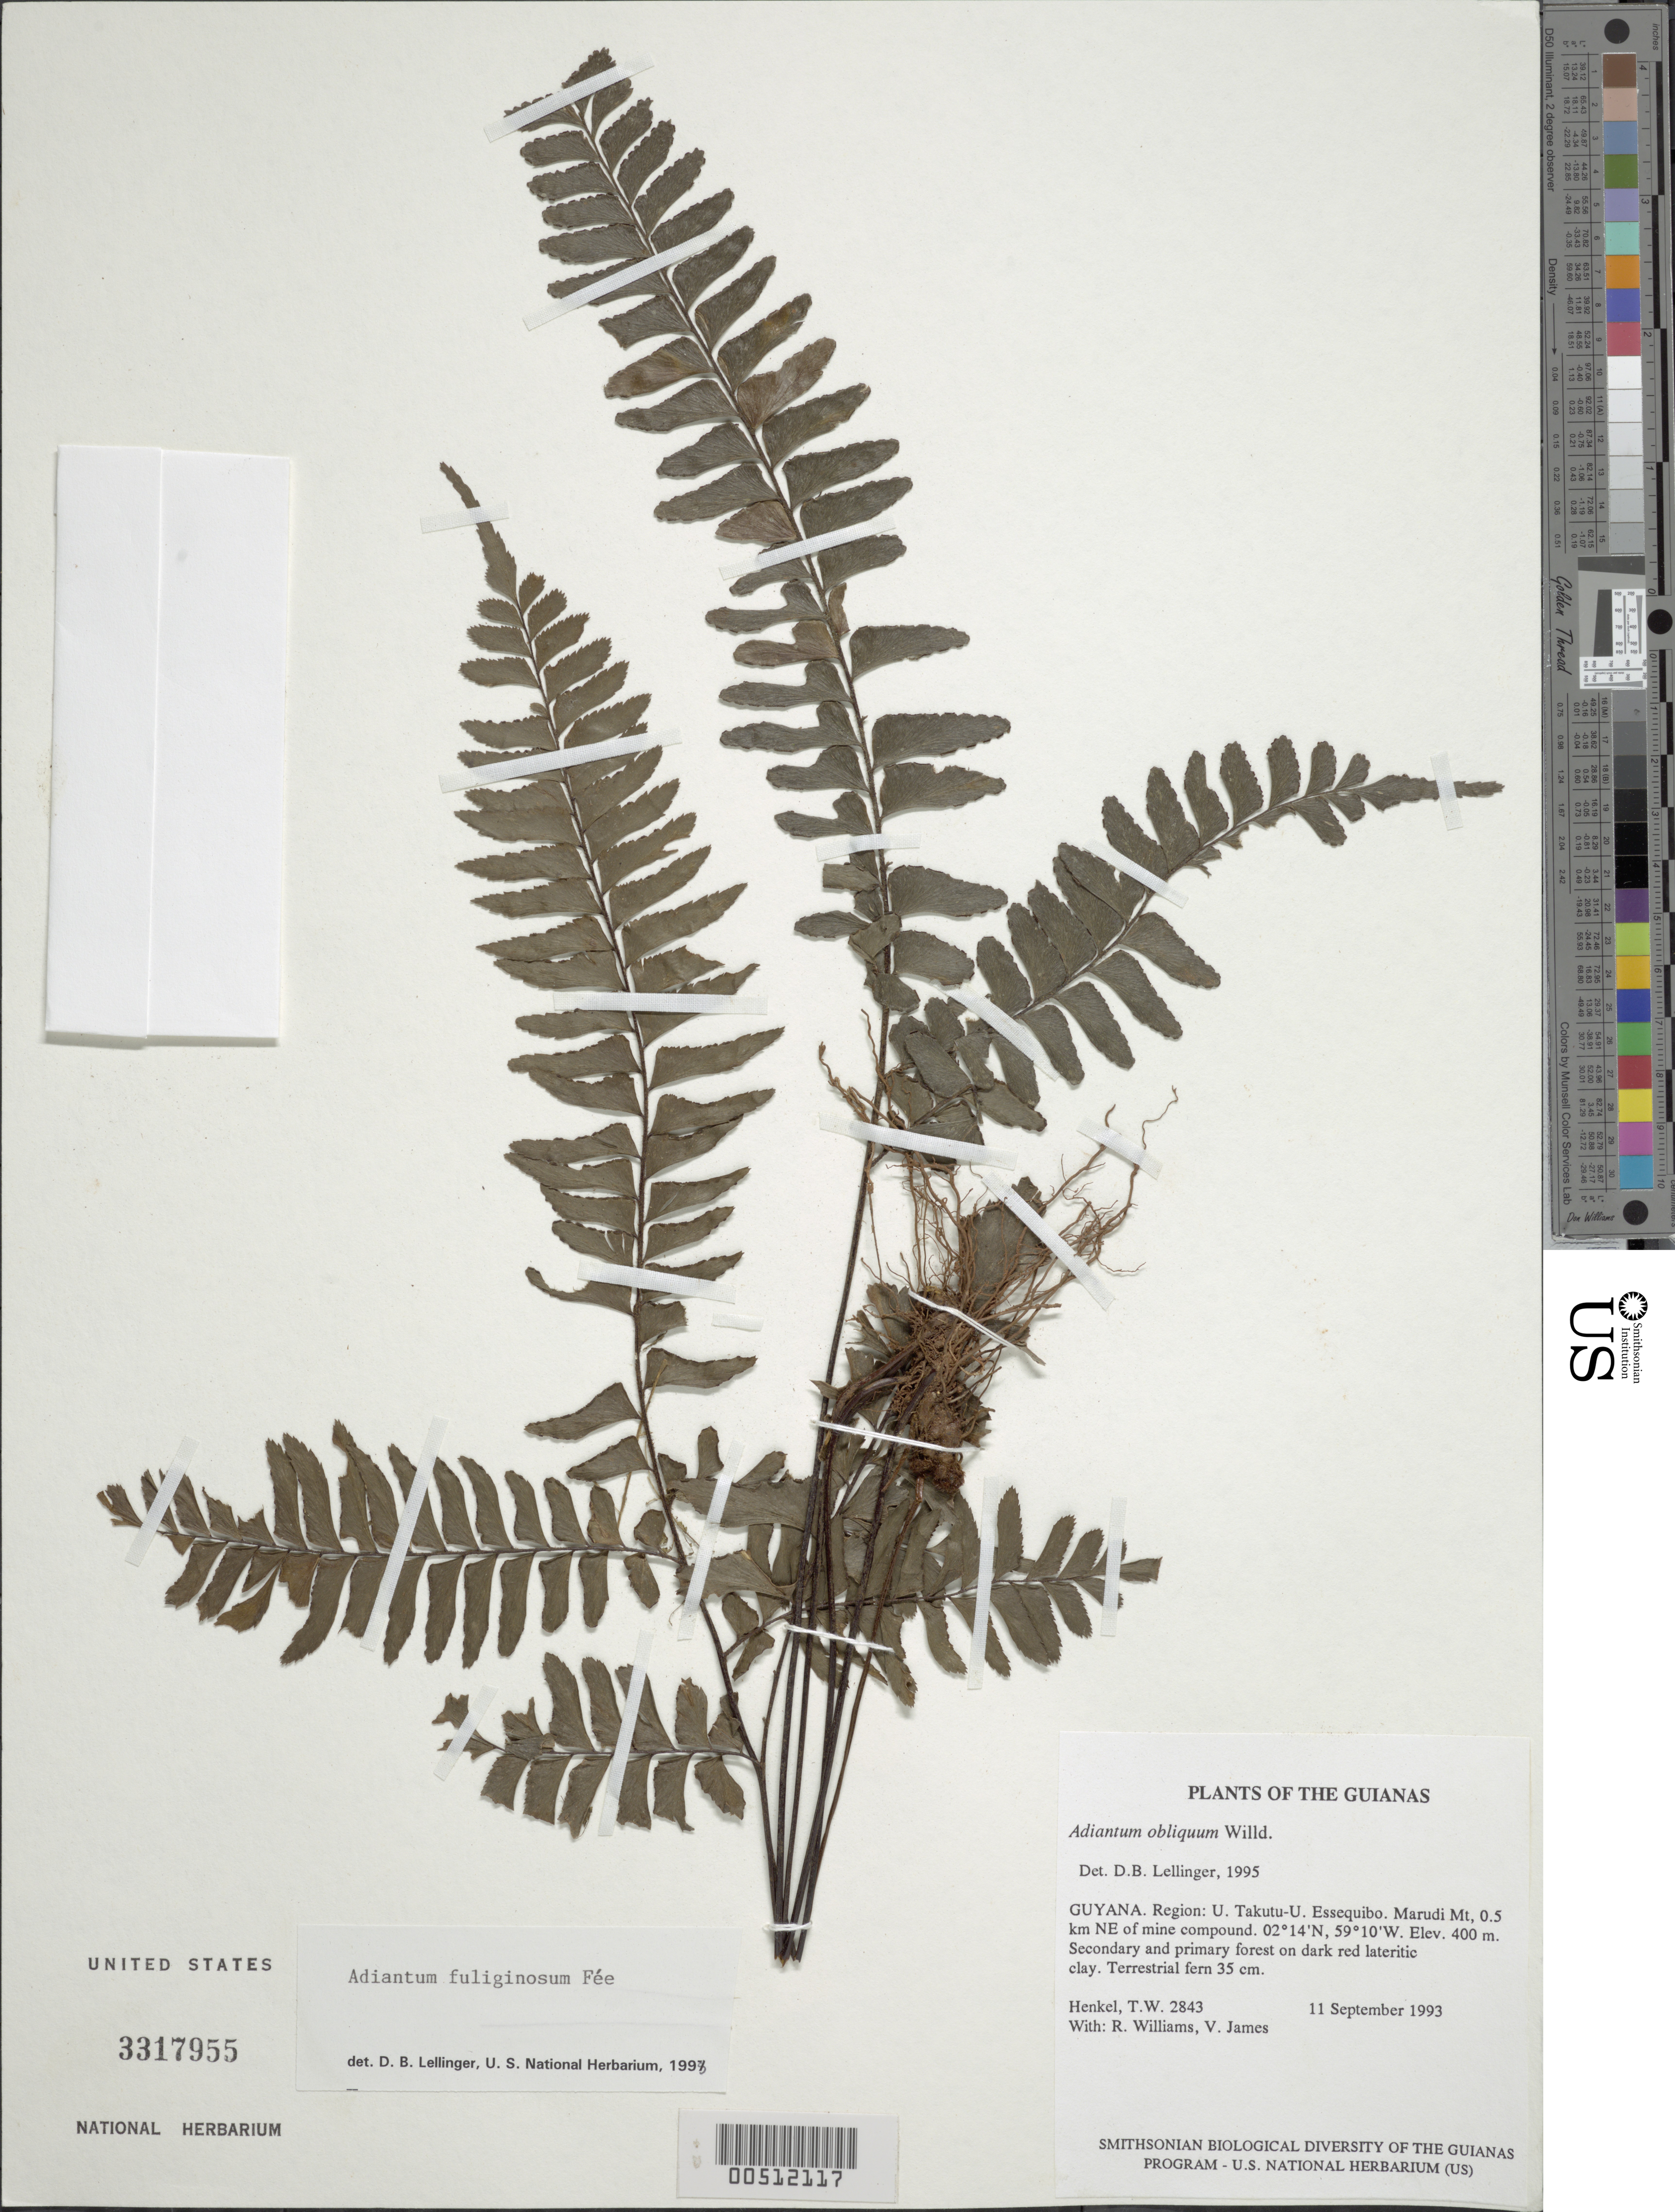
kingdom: Plantae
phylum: Tracheophyta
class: Polypodiopsida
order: Polypodiales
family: Pteridaceae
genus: Adiantum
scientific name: Adiantum fuliginosum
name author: Fée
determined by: Lellinger, David B., (BOT), Smithsonian Institution - National Museum of Natural History (UNITED STATES)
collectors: T. Henkel, R. Williams & V. James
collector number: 2843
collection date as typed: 11 September 1993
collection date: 1993-09-11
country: Guyana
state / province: U. Takutu-U. Essequibo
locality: Marudi Mt, 0.5 km NE of mine compound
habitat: Secondary and primary forest on dark red lateritic clay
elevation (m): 400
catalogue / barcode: US 3317955